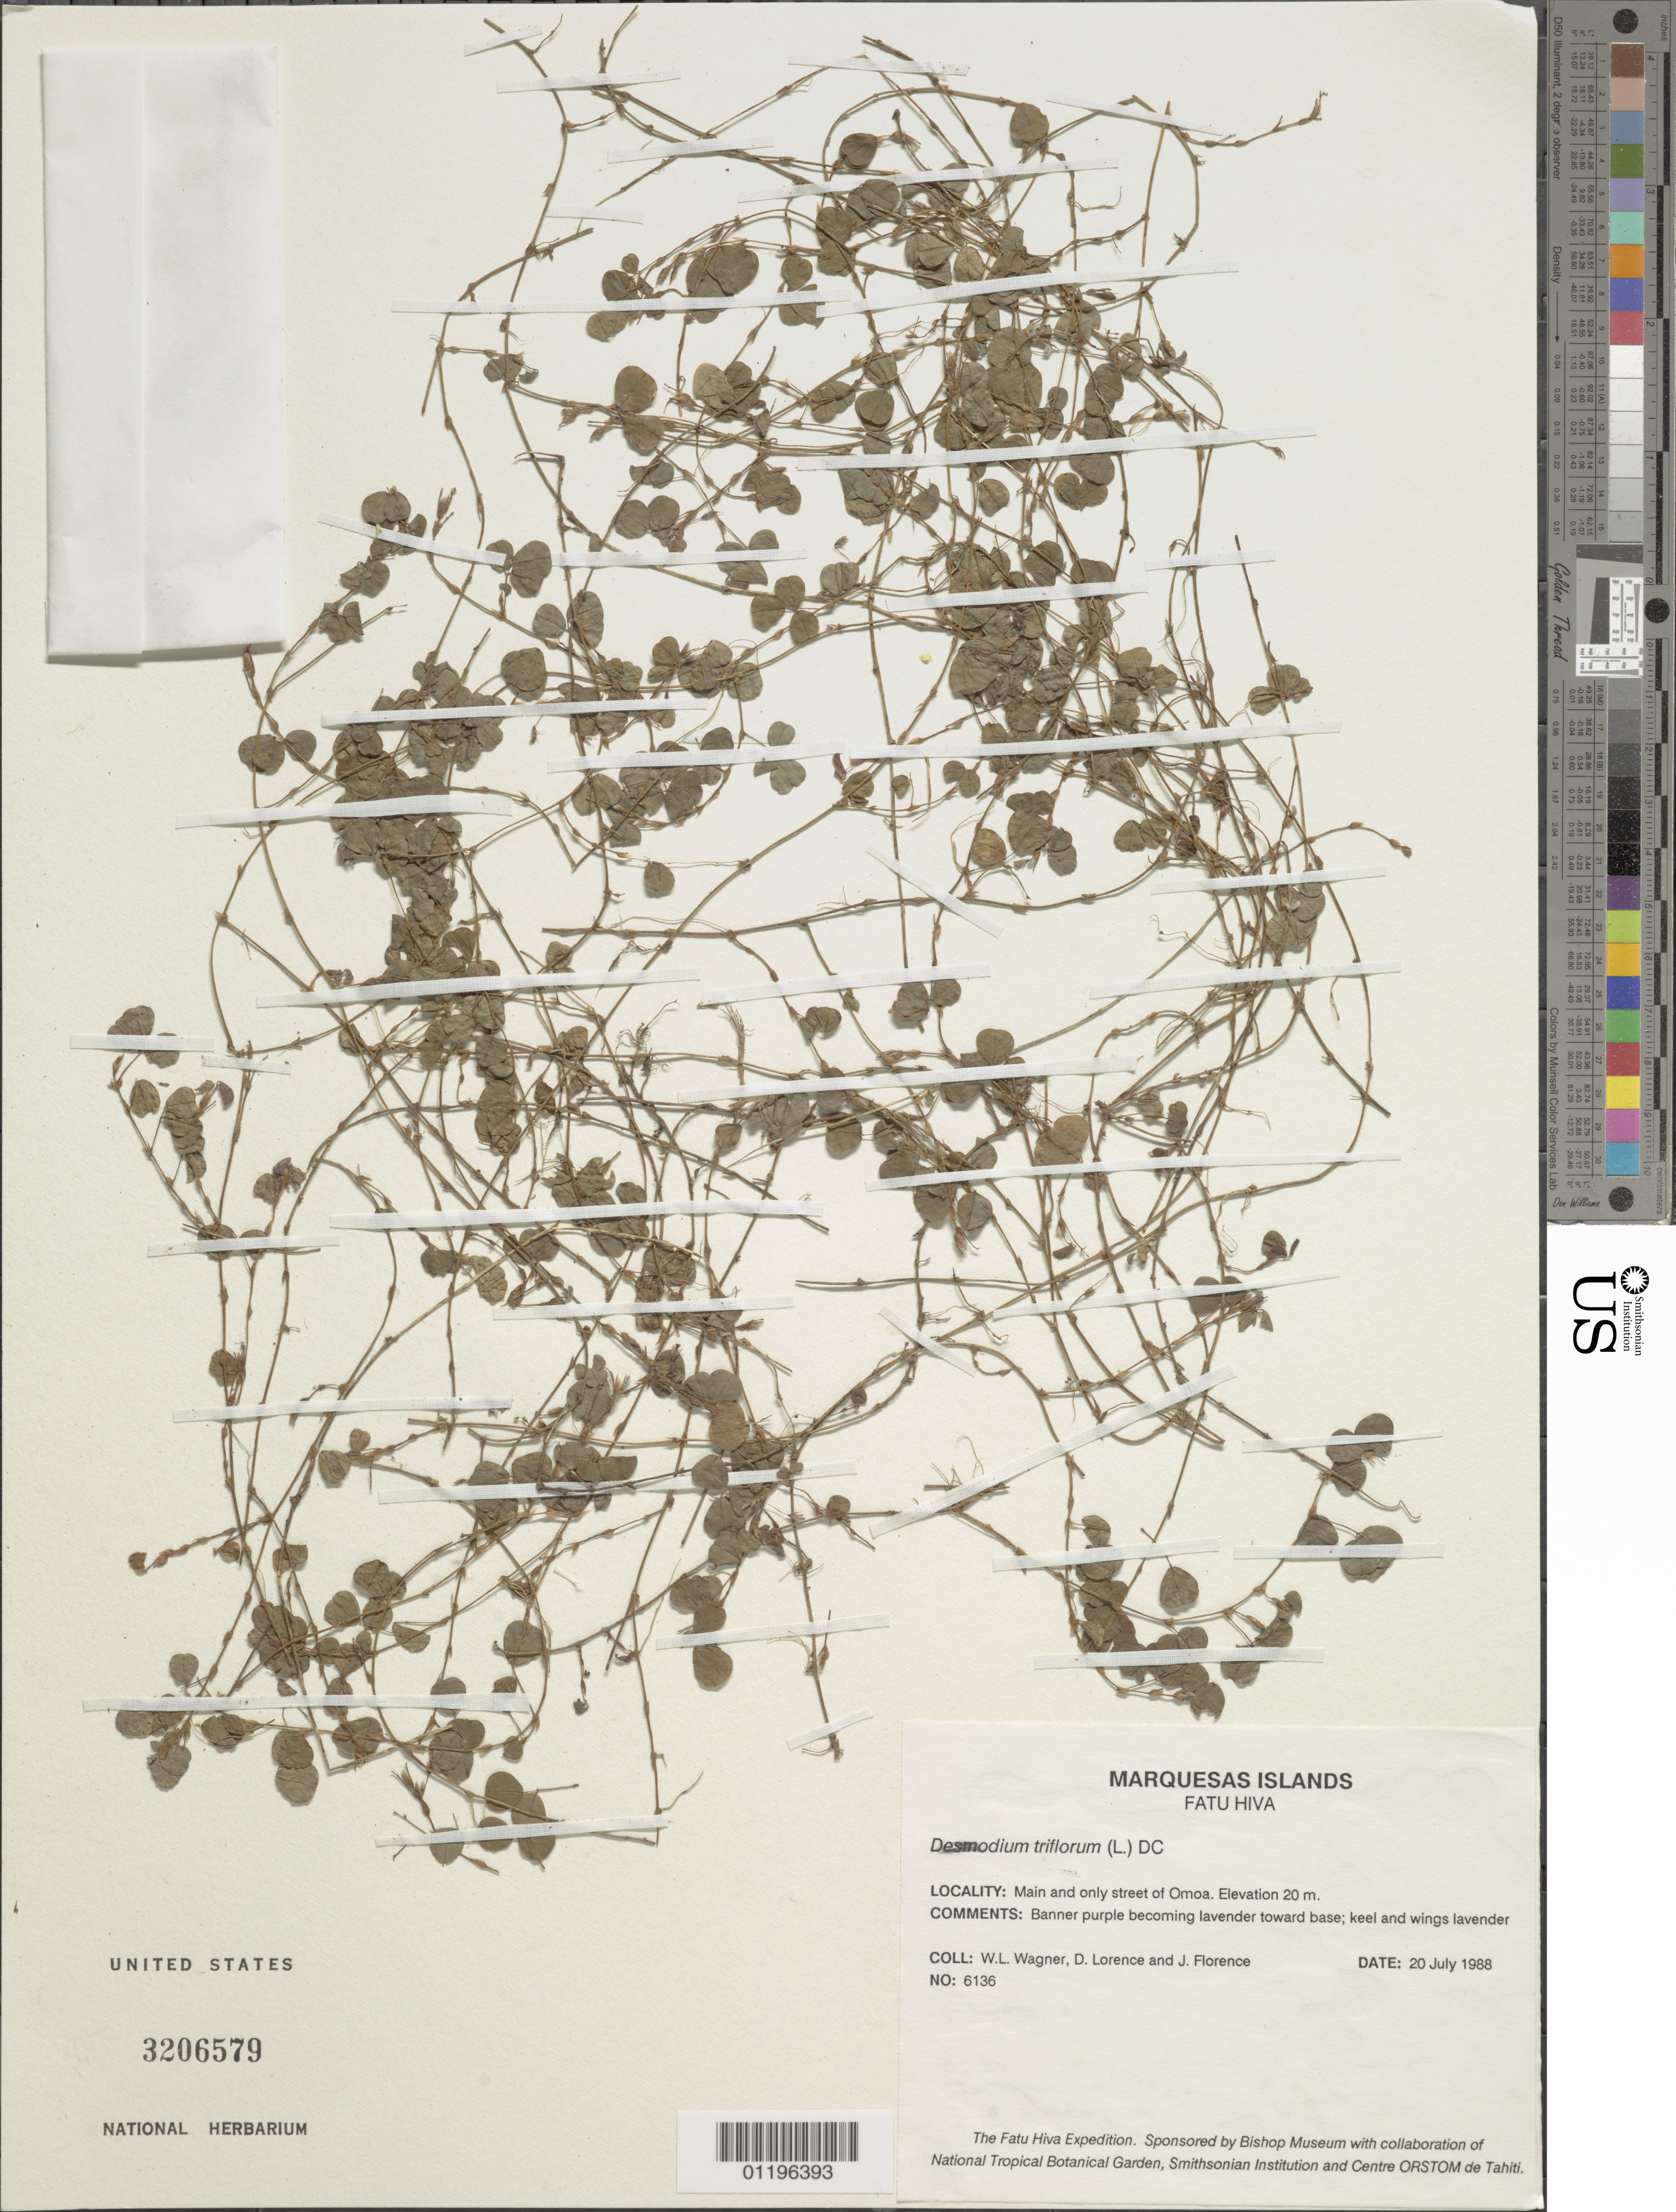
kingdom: Plantae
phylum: Tracheophyta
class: Magnoliopsida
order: Fabales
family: Fabaceae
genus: Grona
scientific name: Grona triflora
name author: (L.) H. Ohashi & K. Ohashi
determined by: Wagner, W. L., (BOT), Smithsonian Institution - National Museum of Natural History (UNITED STATES)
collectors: W. L. Wagner, D. Lorence & J. Florence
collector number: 6136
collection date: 1988-07-20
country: French Polynesia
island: Fatu Hiva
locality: main and only street of 'Omo'a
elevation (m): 20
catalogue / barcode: US 3206579